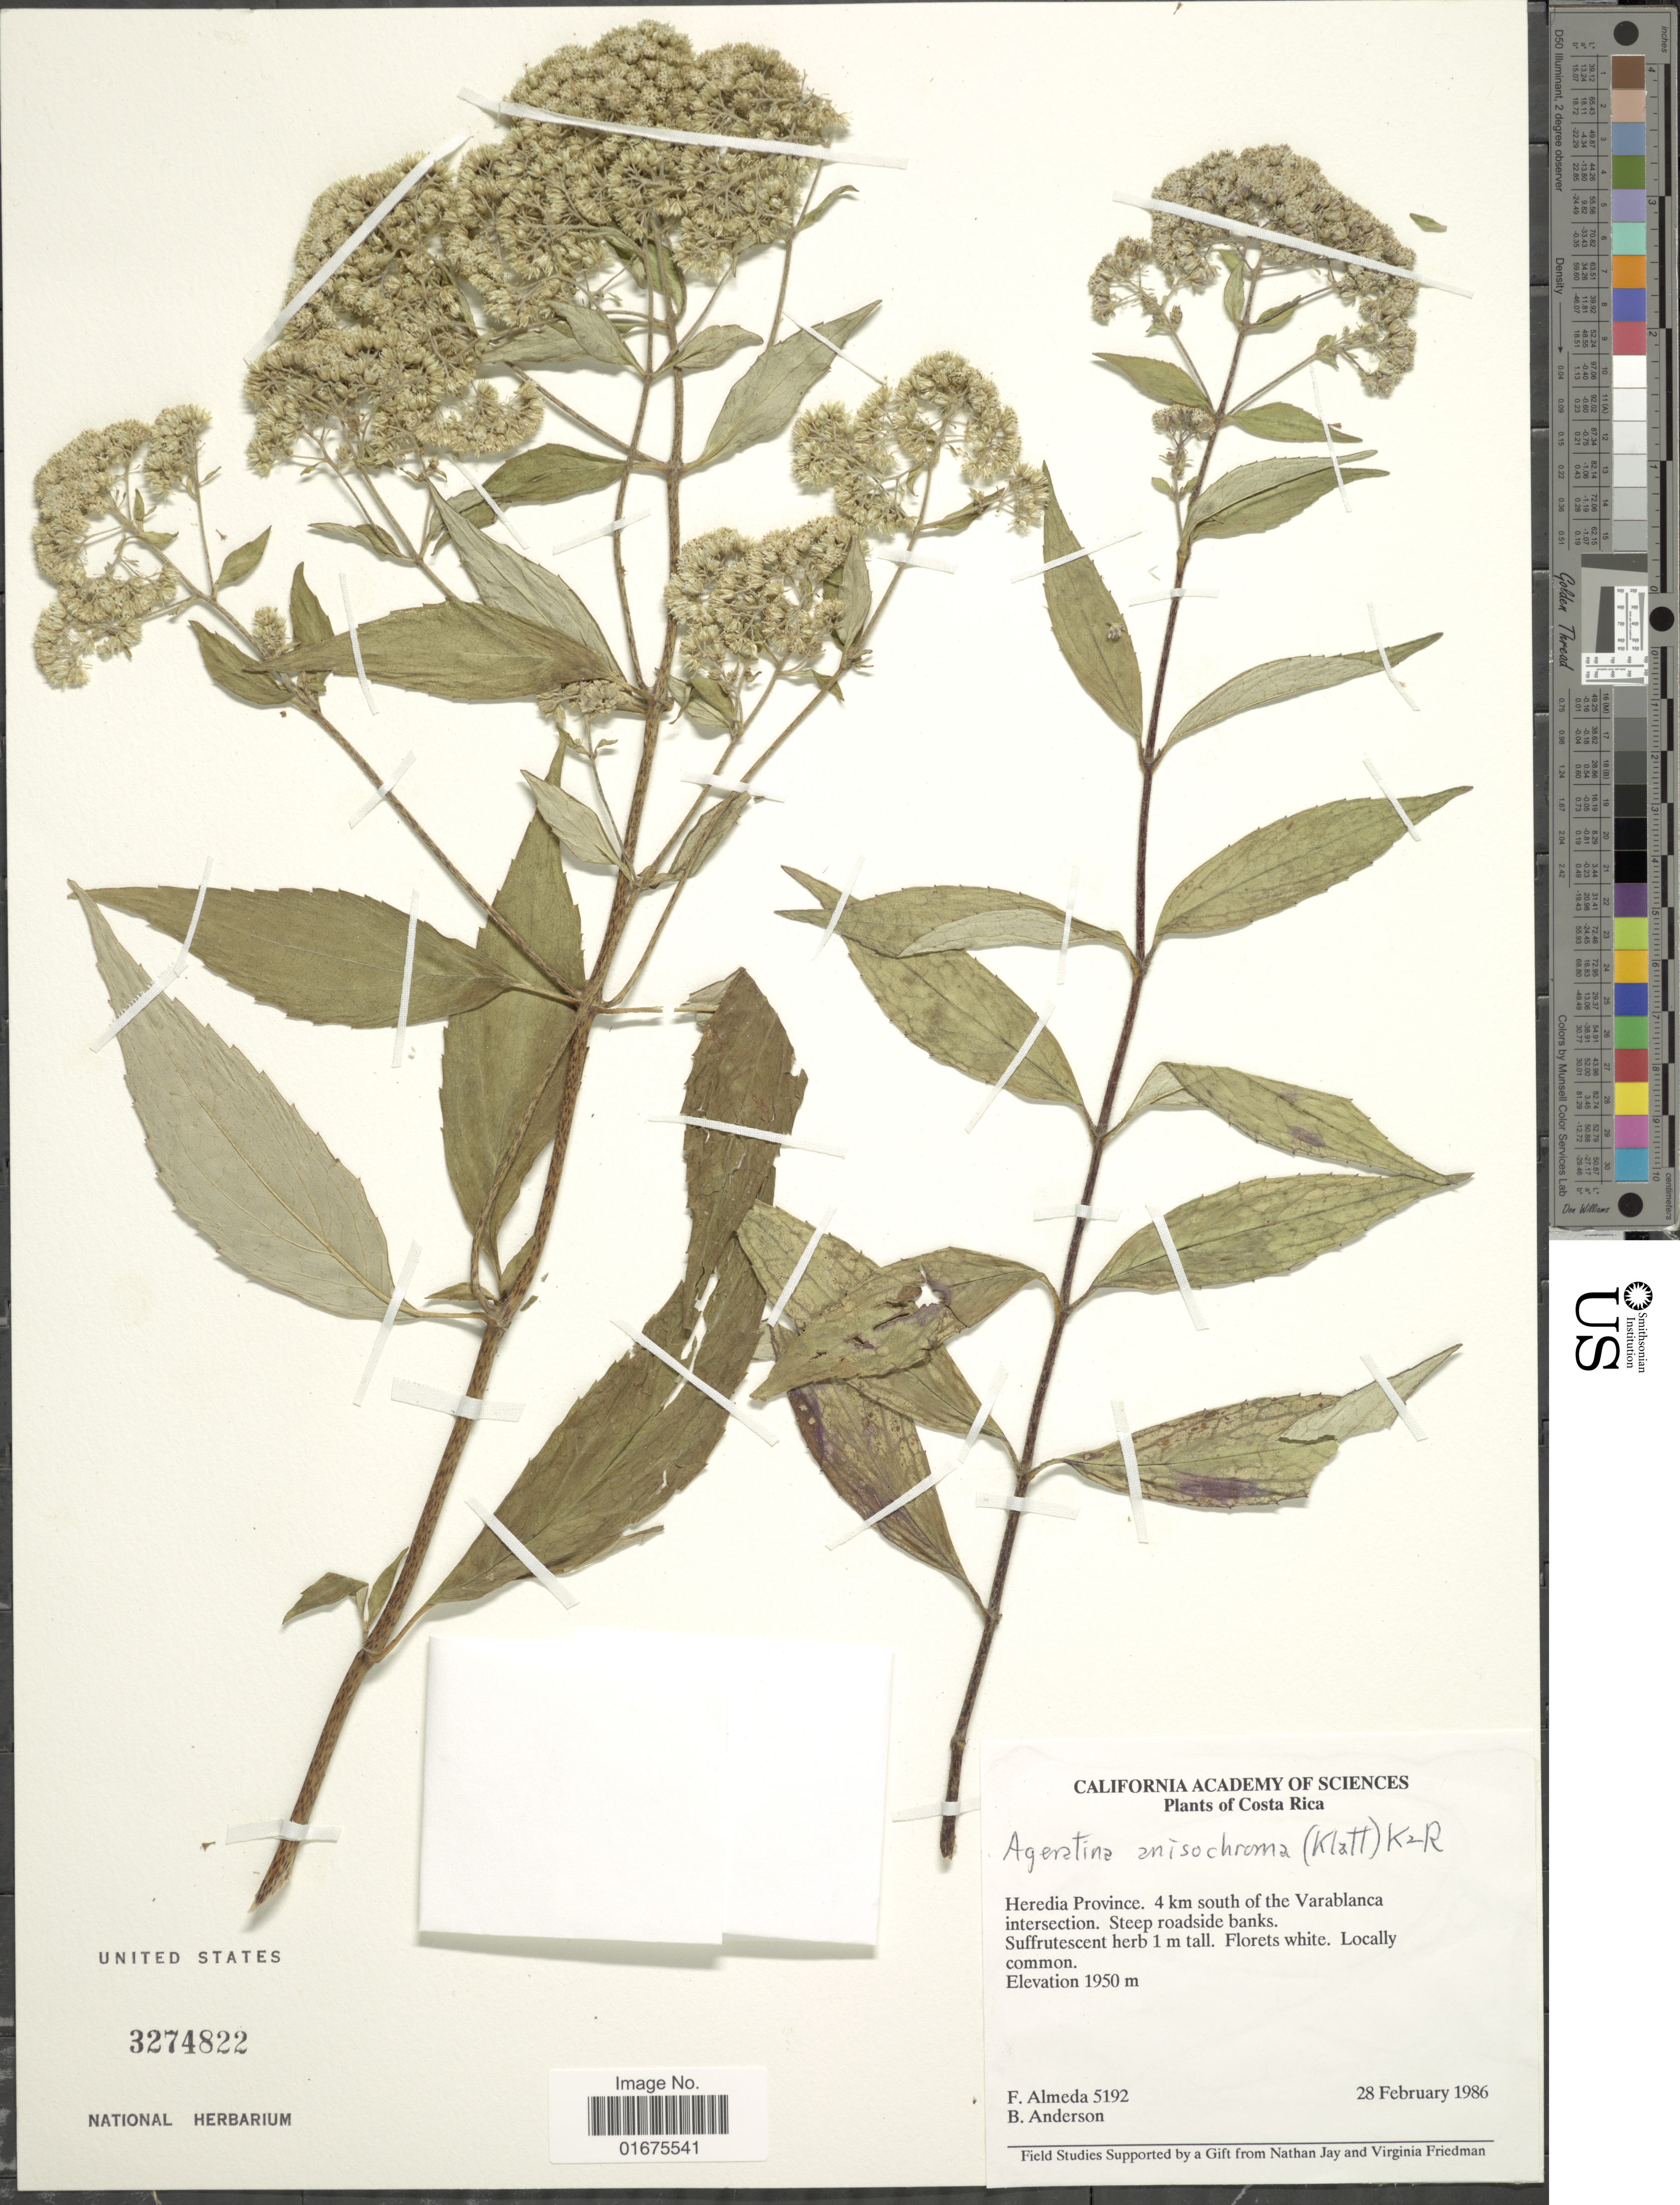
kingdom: Plantae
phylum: Tracheophyta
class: Magnoliopsida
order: Asterales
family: Asteraceae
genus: Ageratina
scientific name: Ageratina anisochroma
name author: (Klatt) R.M. King & H. Rob.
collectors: F. Almeda & B. Anderson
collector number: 5192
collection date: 1986-02-28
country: Costa Rica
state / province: Heredia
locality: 4 km south of the Varablanca intersection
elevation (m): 1950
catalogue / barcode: US 3274822